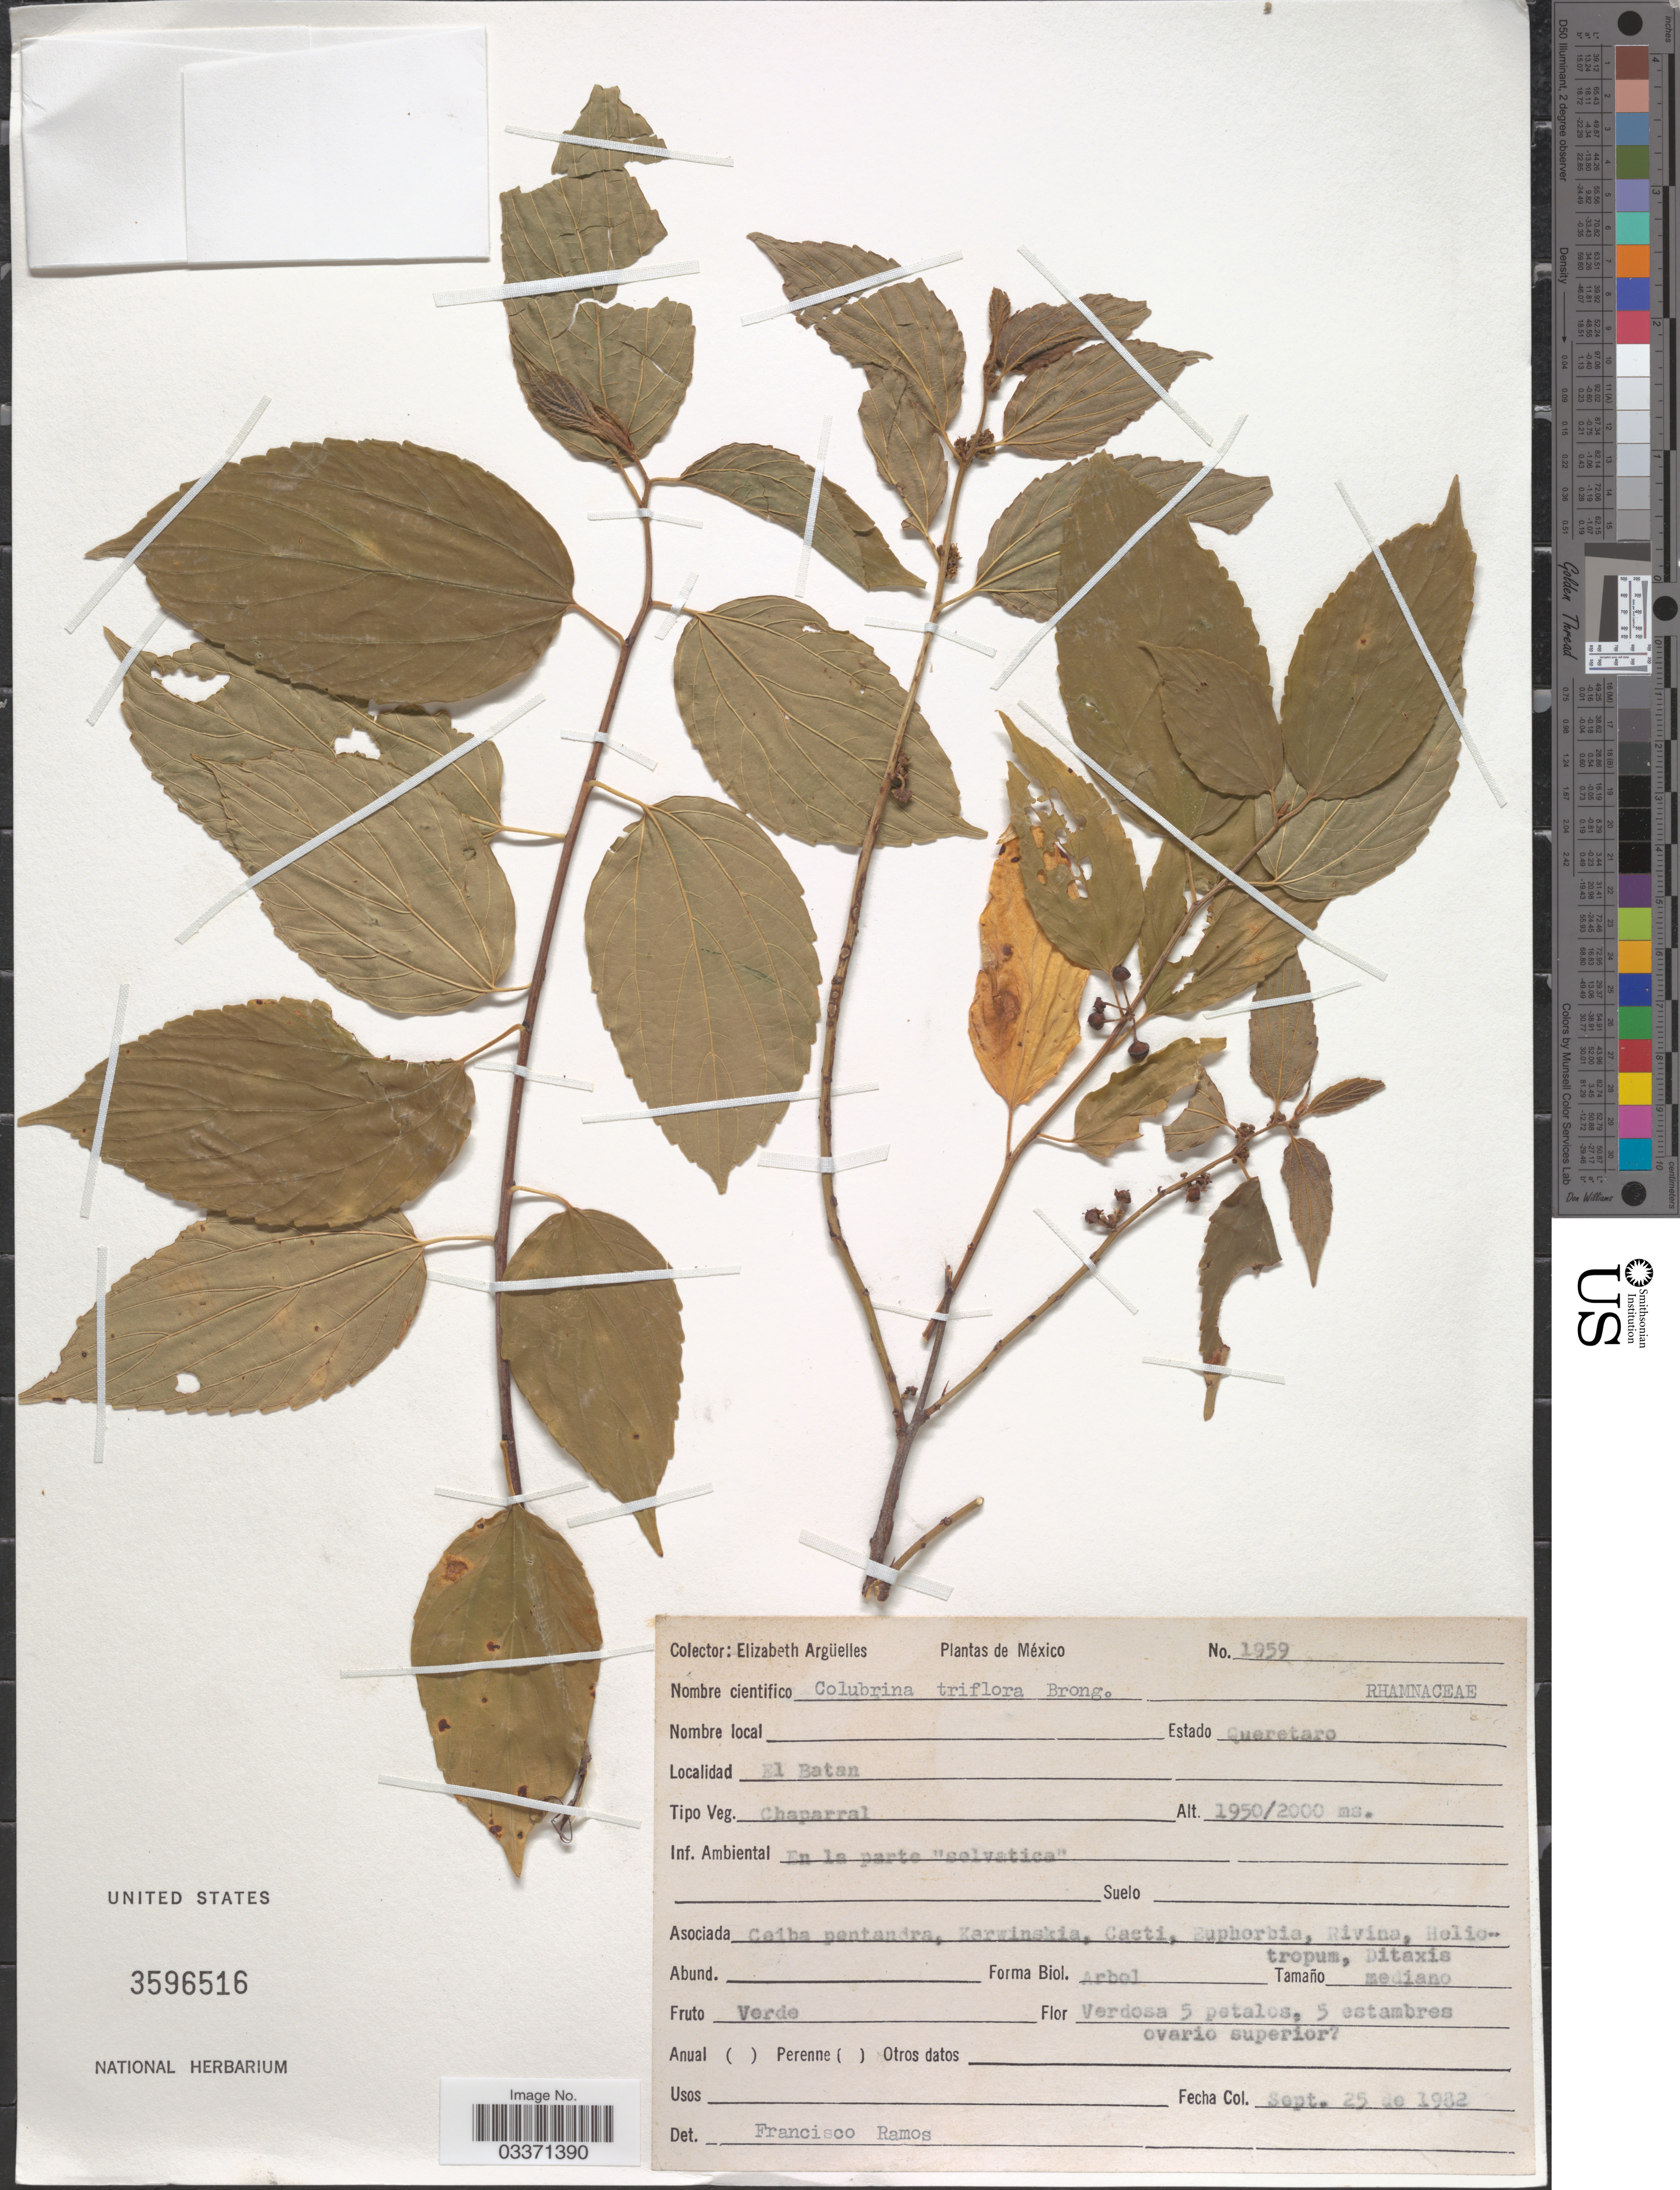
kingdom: Plantae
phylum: Tracheophyta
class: Magnoliopsida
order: Rosales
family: Rhamnaceae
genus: Colubrina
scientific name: Colubrina triflora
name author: Brongn. ex Sweet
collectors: E. Arguellas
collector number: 1959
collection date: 1982-09-25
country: Mexico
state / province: Querétaro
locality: El Batan.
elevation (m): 1950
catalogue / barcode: US 3596516